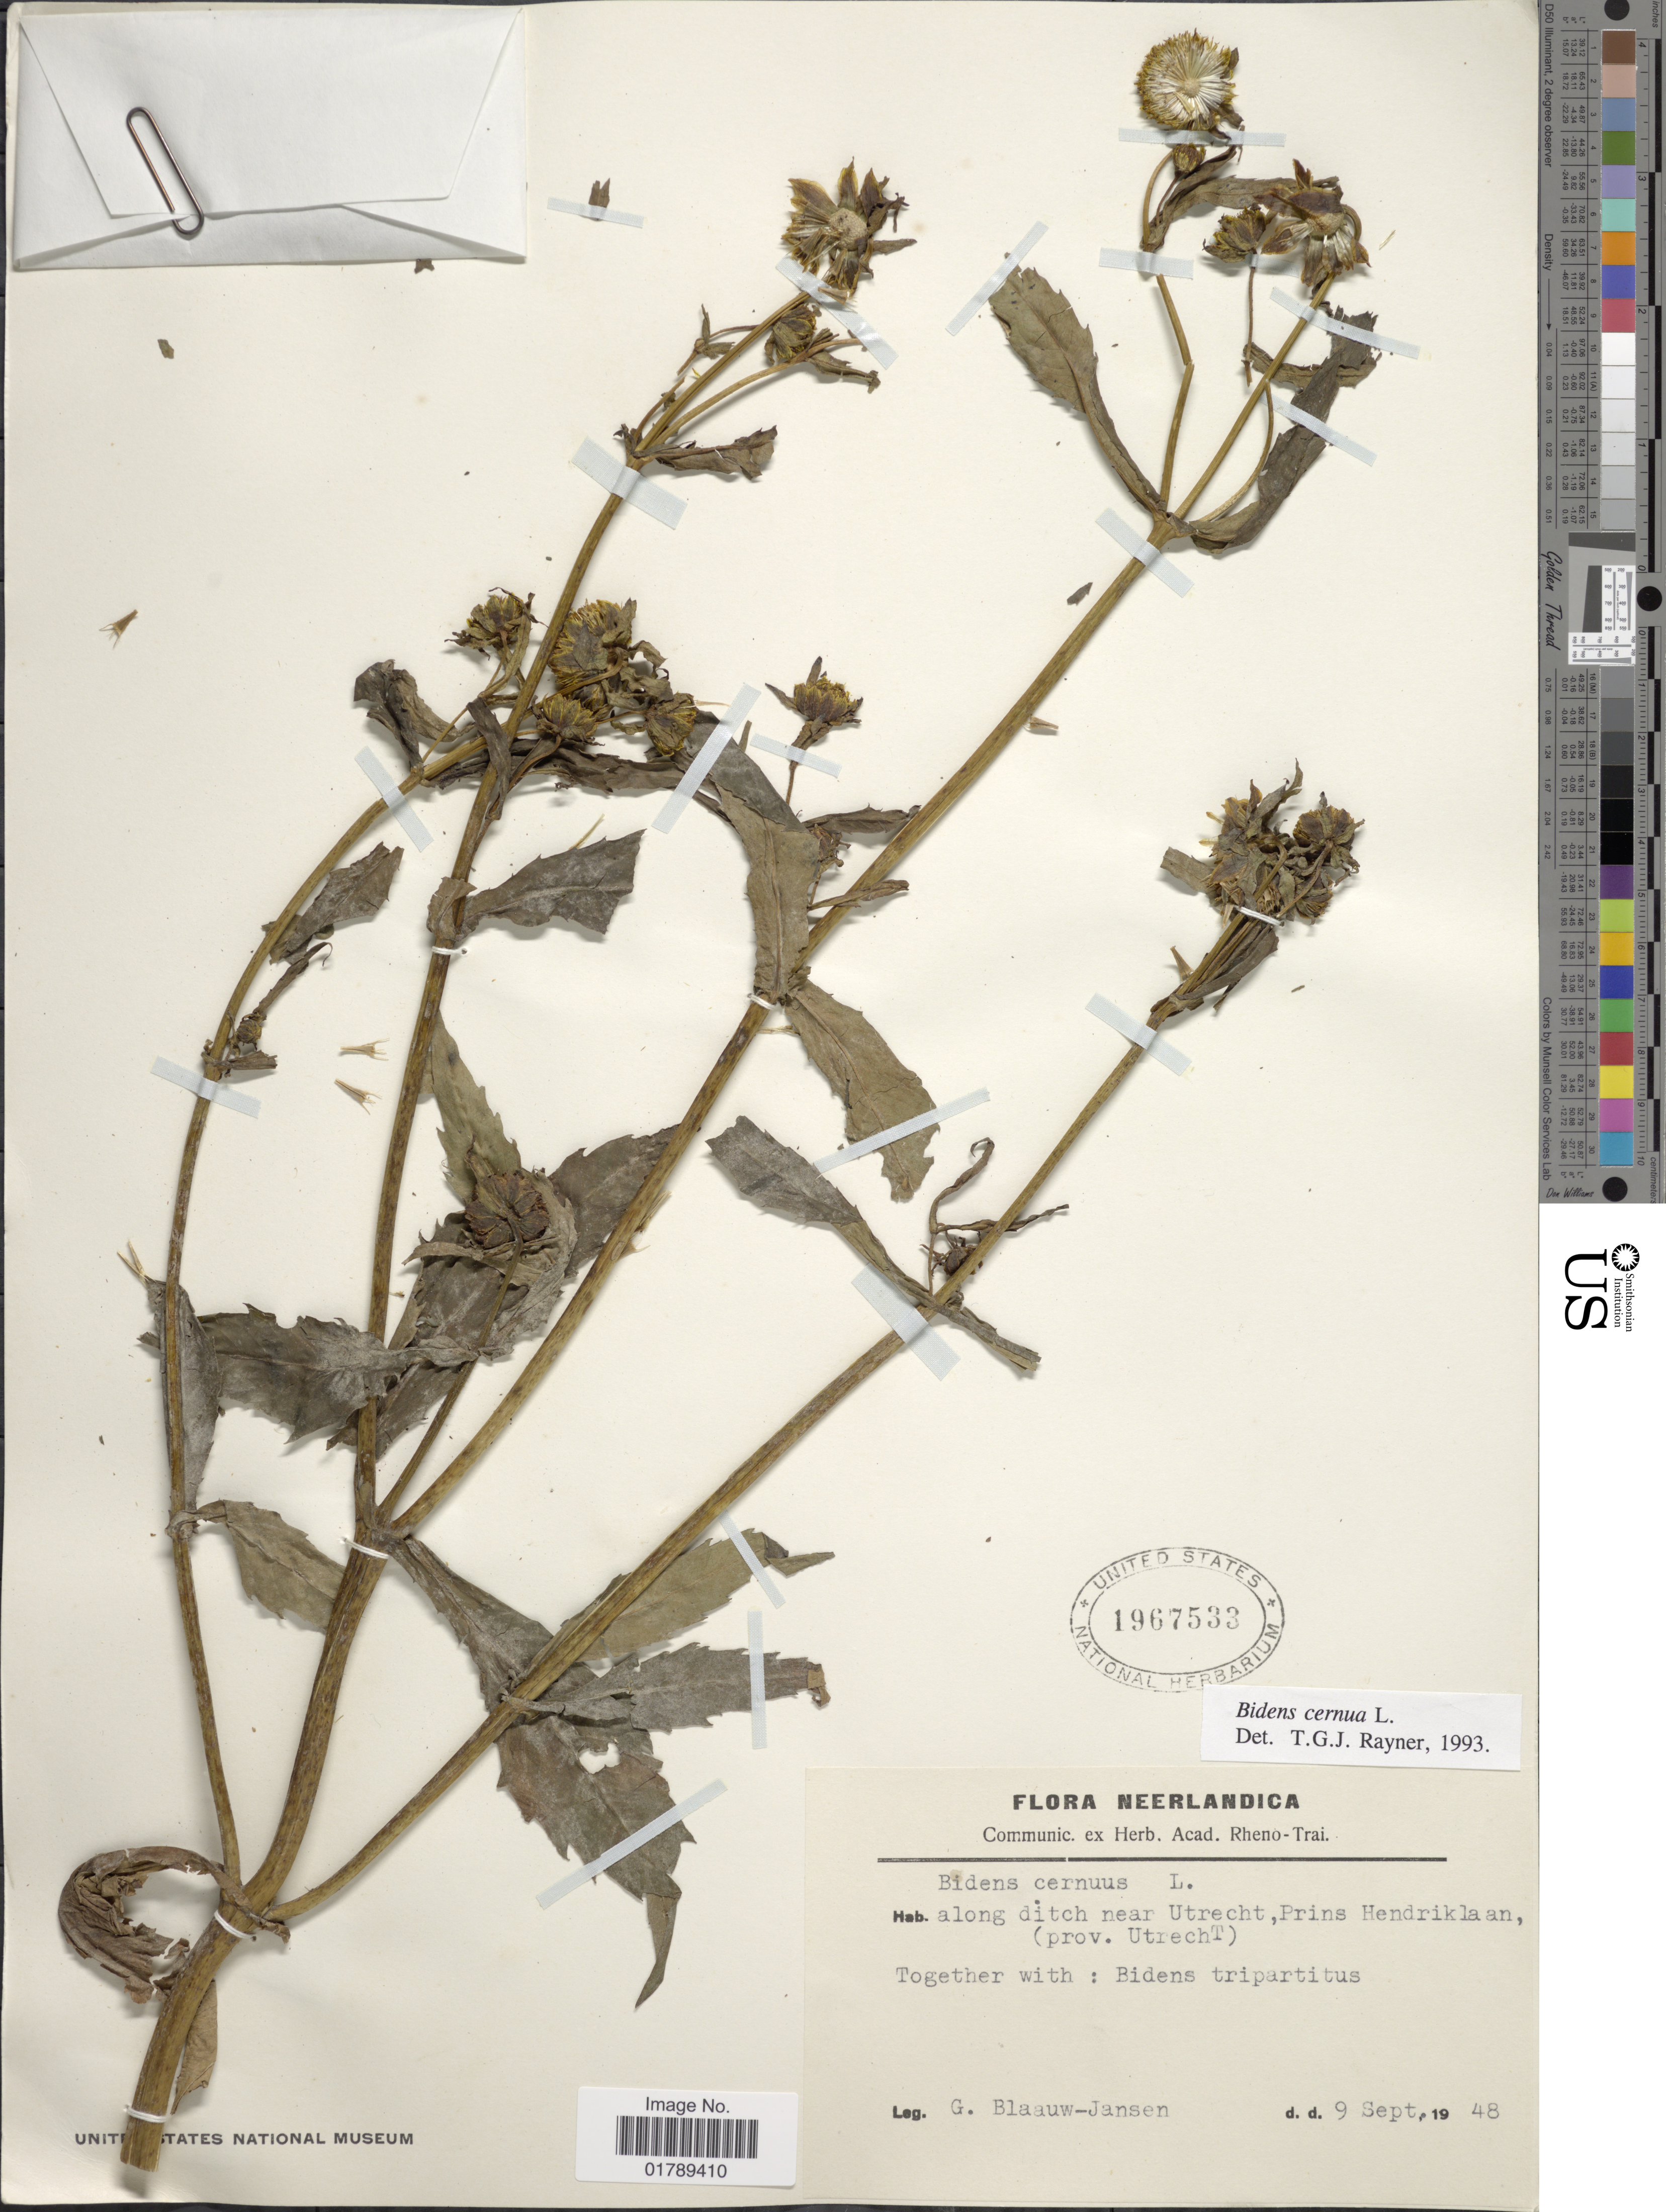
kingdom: Plantae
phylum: Tracheophyta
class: Magnoliopsida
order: Asterales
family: Asteraceae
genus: Bidens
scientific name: Bidens cernua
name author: L.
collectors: G. Blaauw-Jansen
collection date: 1948-09-09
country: Netherlands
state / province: Utrecht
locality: Neerlandica, along ditch near Utrecht, Prins Hendriklaan, (prov. Utrecht)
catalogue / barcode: US 1968533